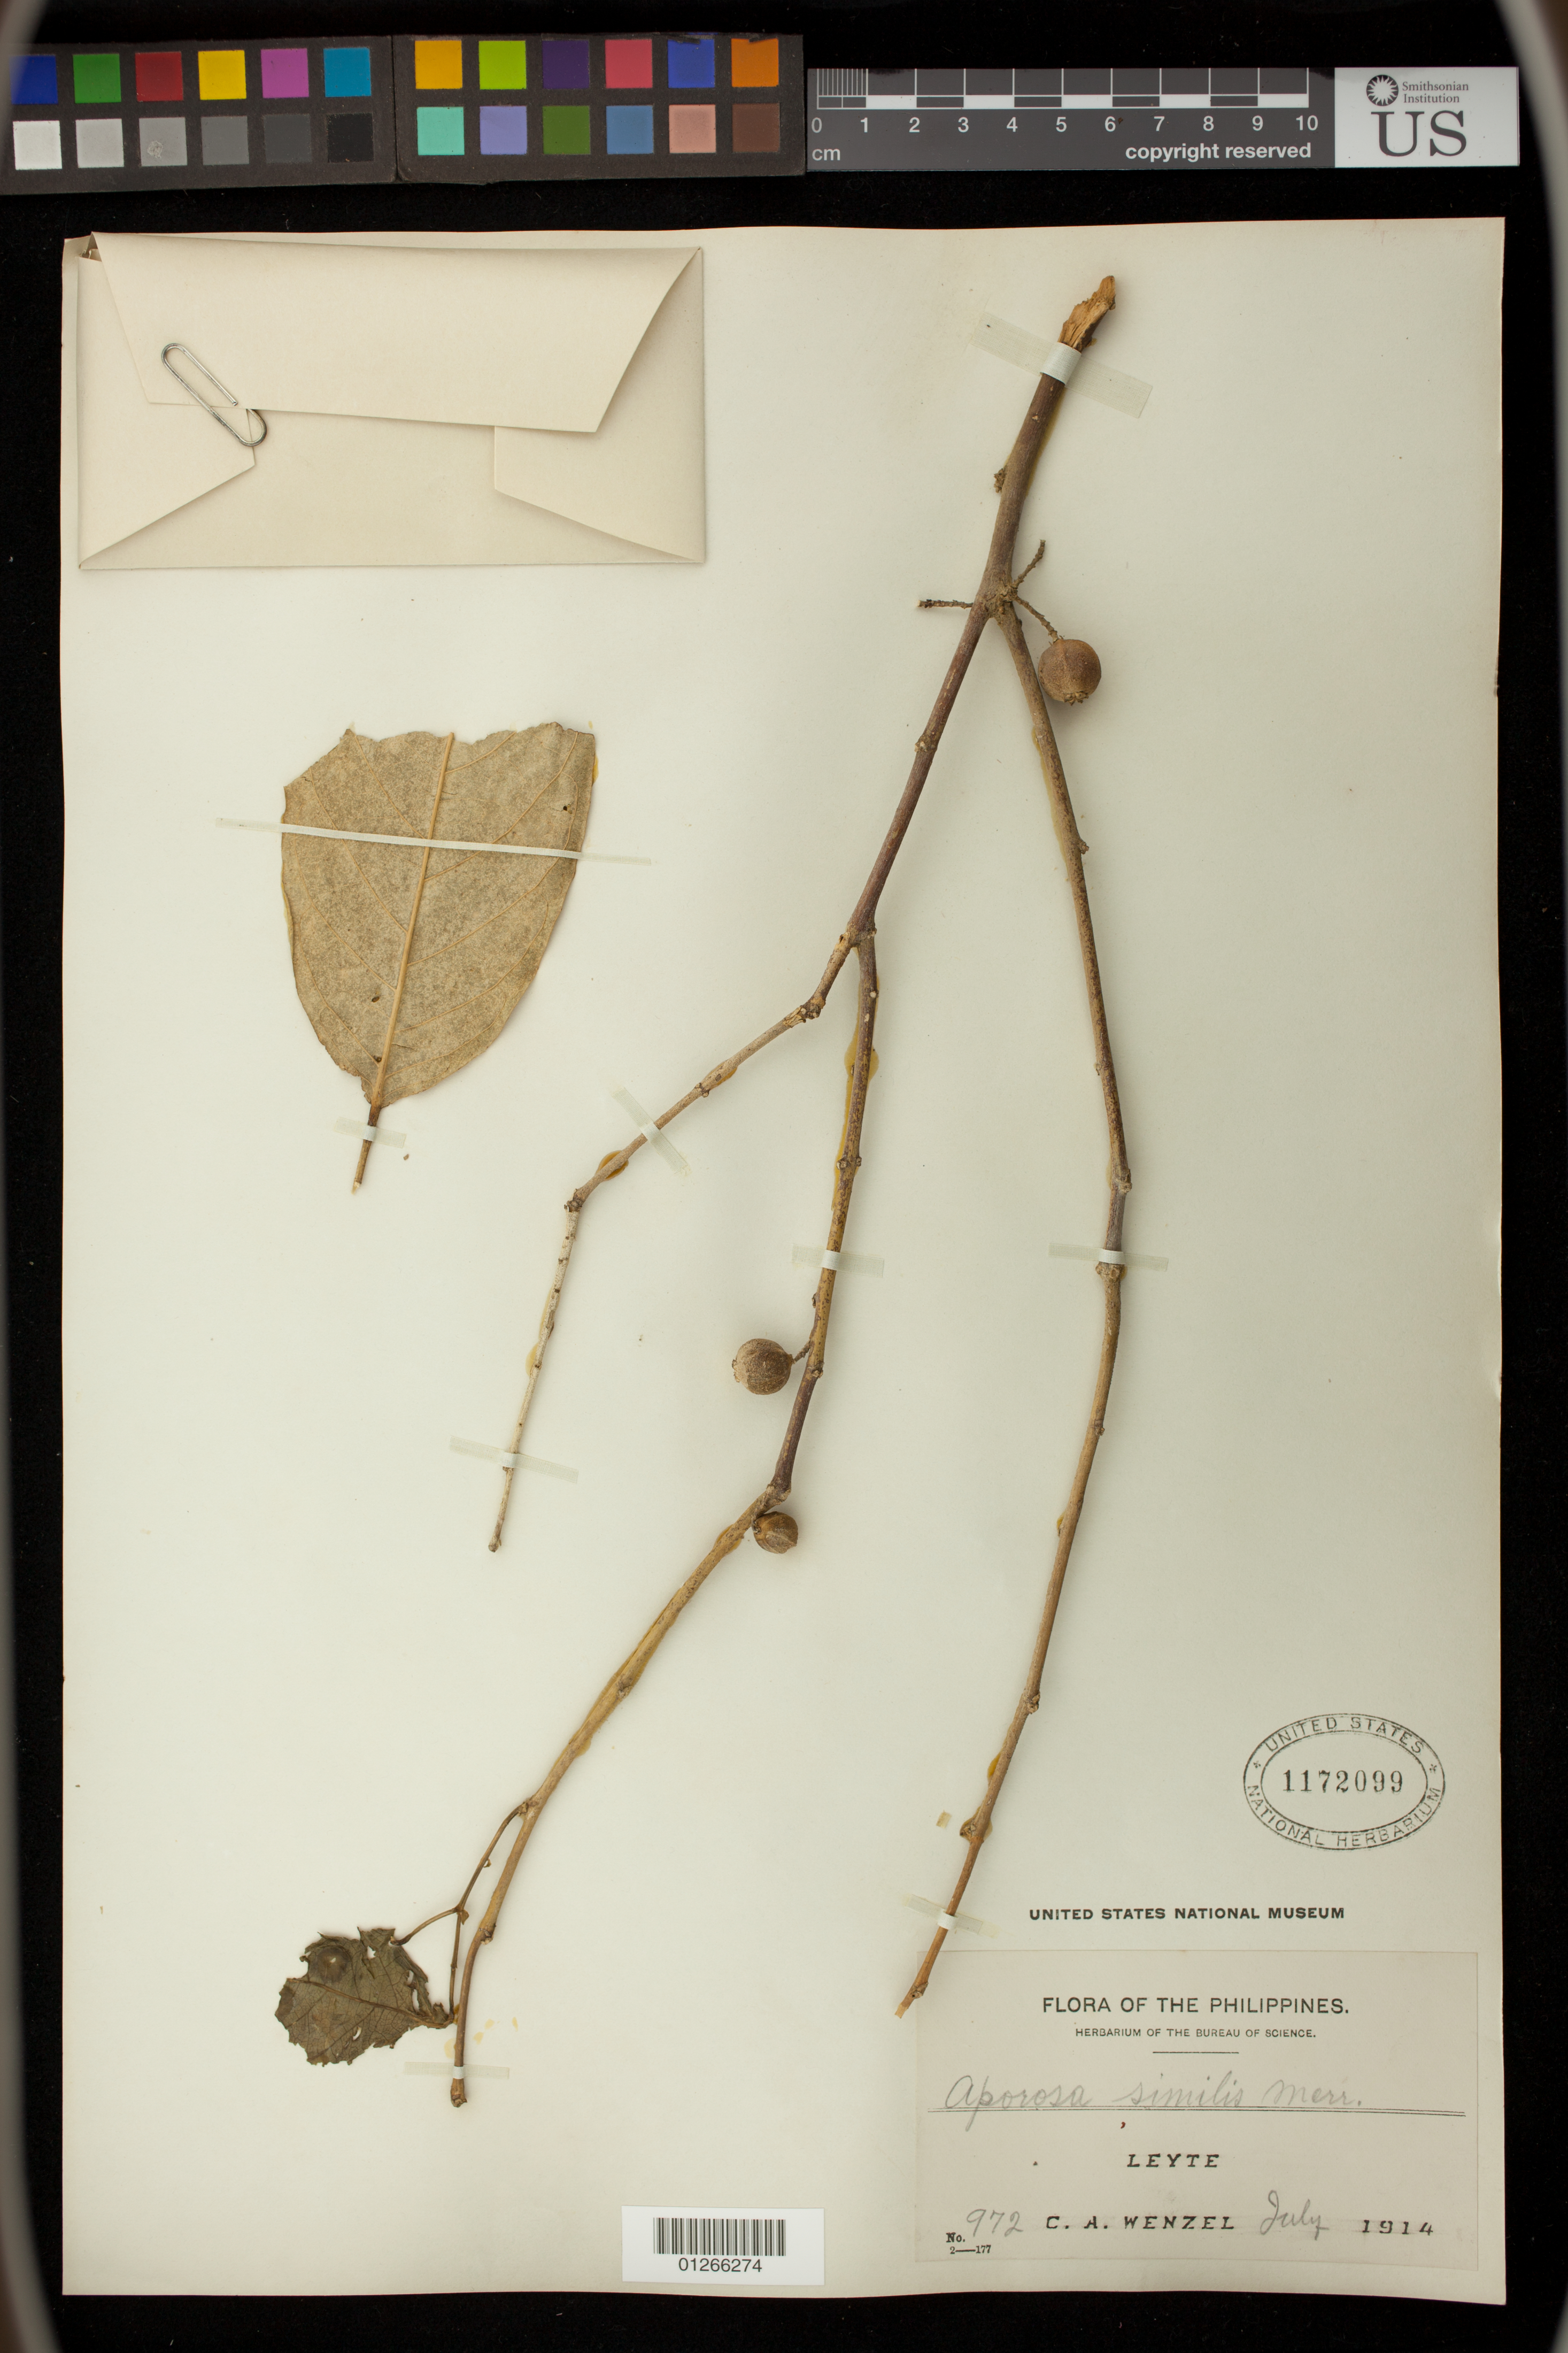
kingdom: Plantae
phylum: Tracheophyta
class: Magnoliopsida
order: Malpighiales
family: Phyllanthaceae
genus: Aporosa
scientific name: Aporosa banahaensis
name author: (Elmer) Merr.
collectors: C. Wenzel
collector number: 972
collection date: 1914-07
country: Philippines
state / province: Eastern Visayas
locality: Leyte